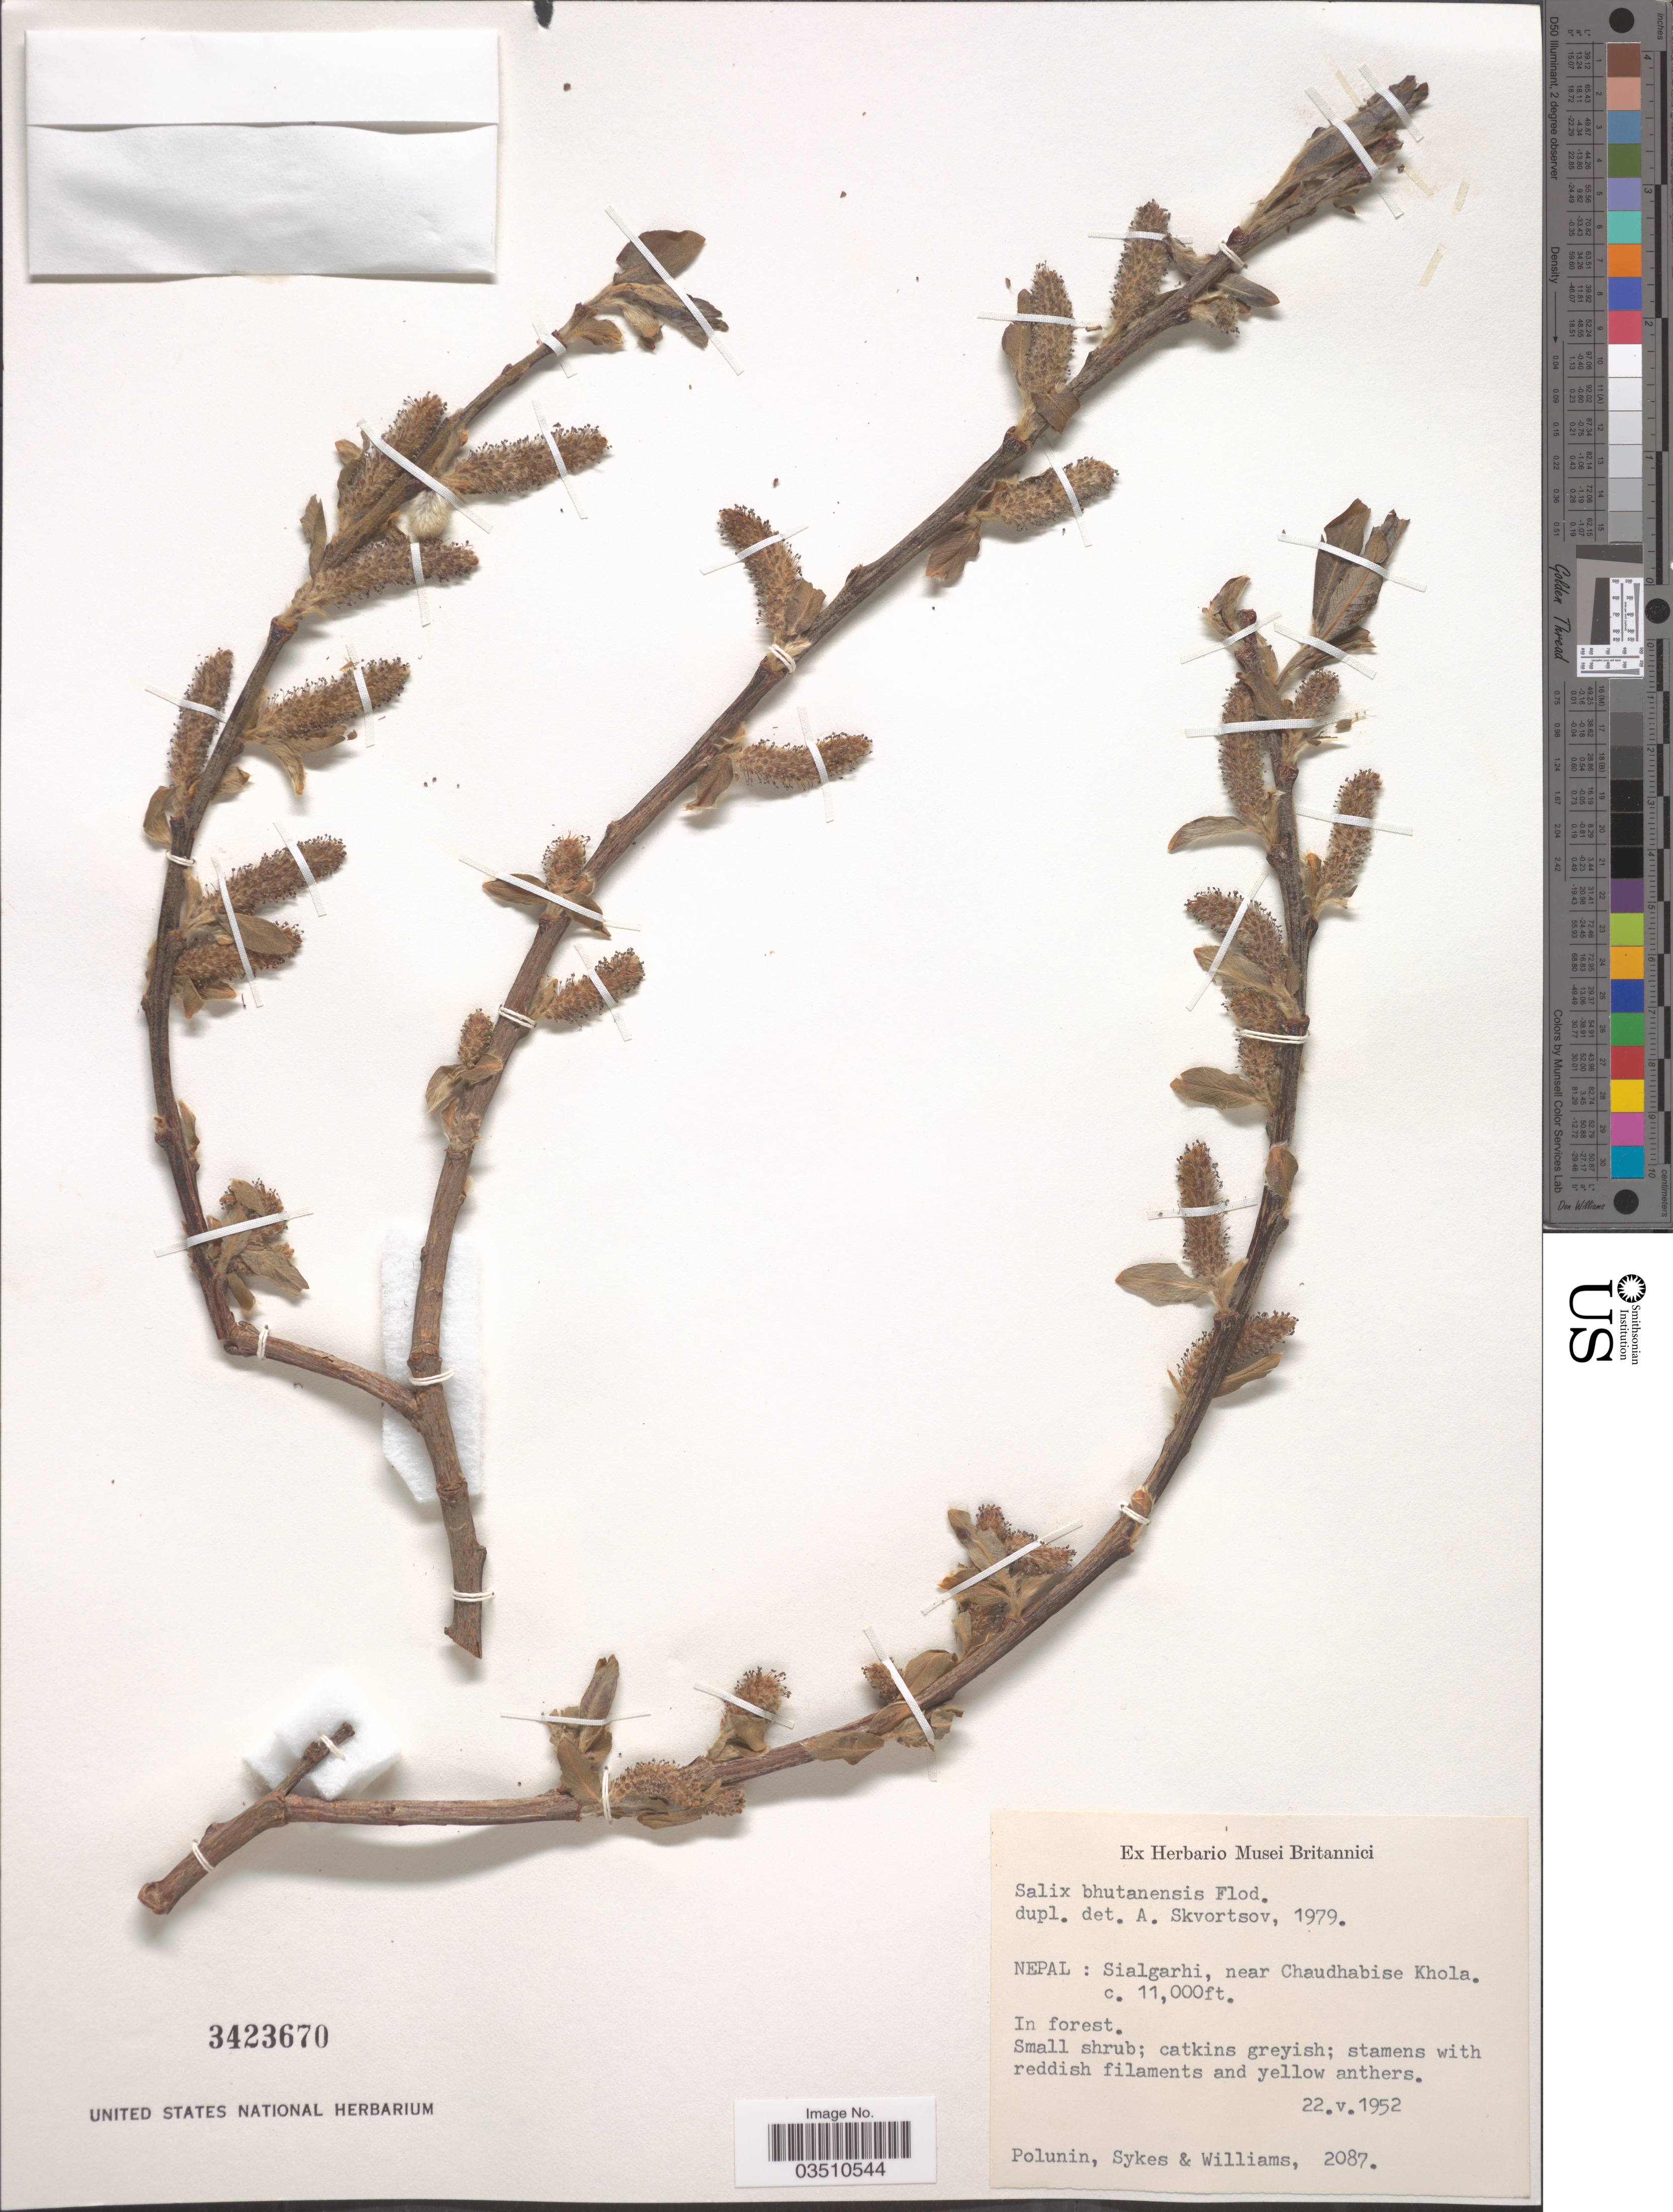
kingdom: Plantae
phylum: Tracheophyta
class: Magnoliopsida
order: Malpighiales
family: Salicaceae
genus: Salix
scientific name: Salix bhutanensis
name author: Flod.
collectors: Polunin, Sykes, -- & -- Williams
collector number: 2087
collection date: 1952-05-22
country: Nepal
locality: Sialgarhi, near Chaudhabise Khola.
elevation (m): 3353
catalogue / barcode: US 3423670